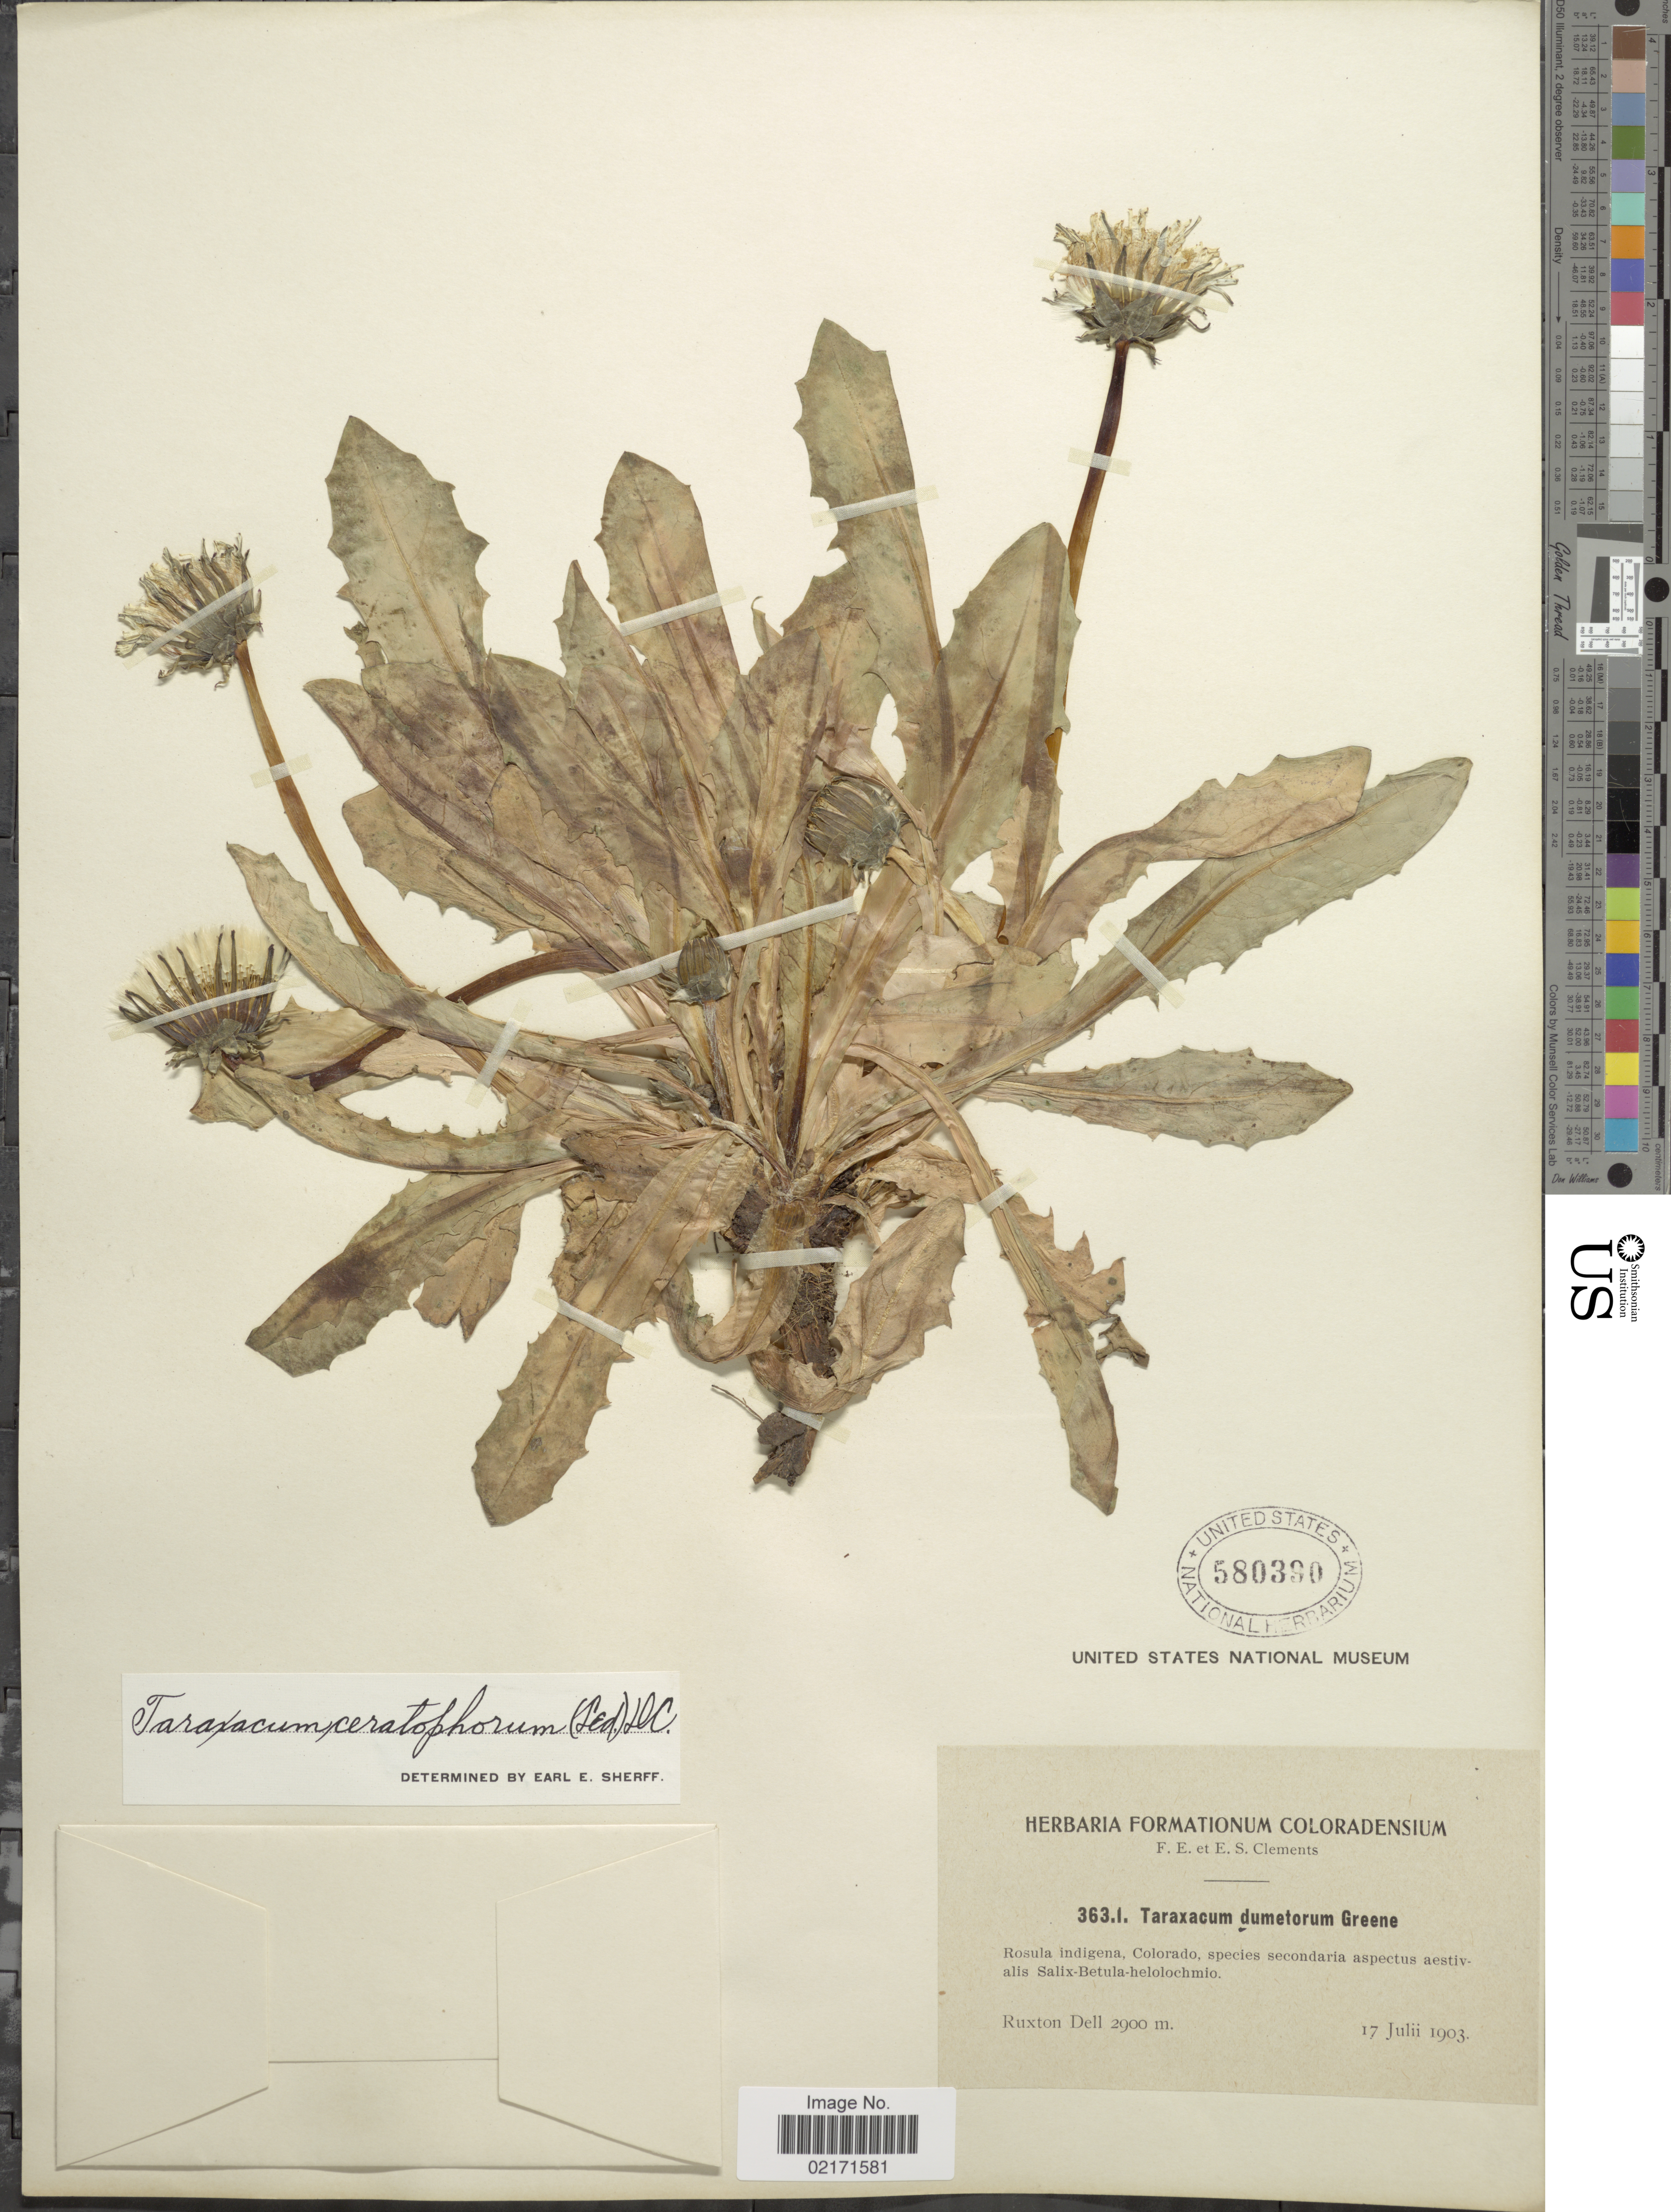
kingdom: Plantae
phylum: Tracheophyta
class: Magnoliopsida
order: Asterales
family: Asteraceae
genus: Taraxacum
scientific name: Taraxacum ceratophorum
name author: (Ledeb.) DC.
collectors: F. E. Clements & F. E. Clements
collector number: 363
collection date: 1903-07-17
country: United States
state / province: Colorado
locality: Rosula indigena, , species secondaria aspectus aestivalis Salix-Betula-helolochmio, Ruxton Dell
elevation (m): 2900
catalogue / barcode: US 580390